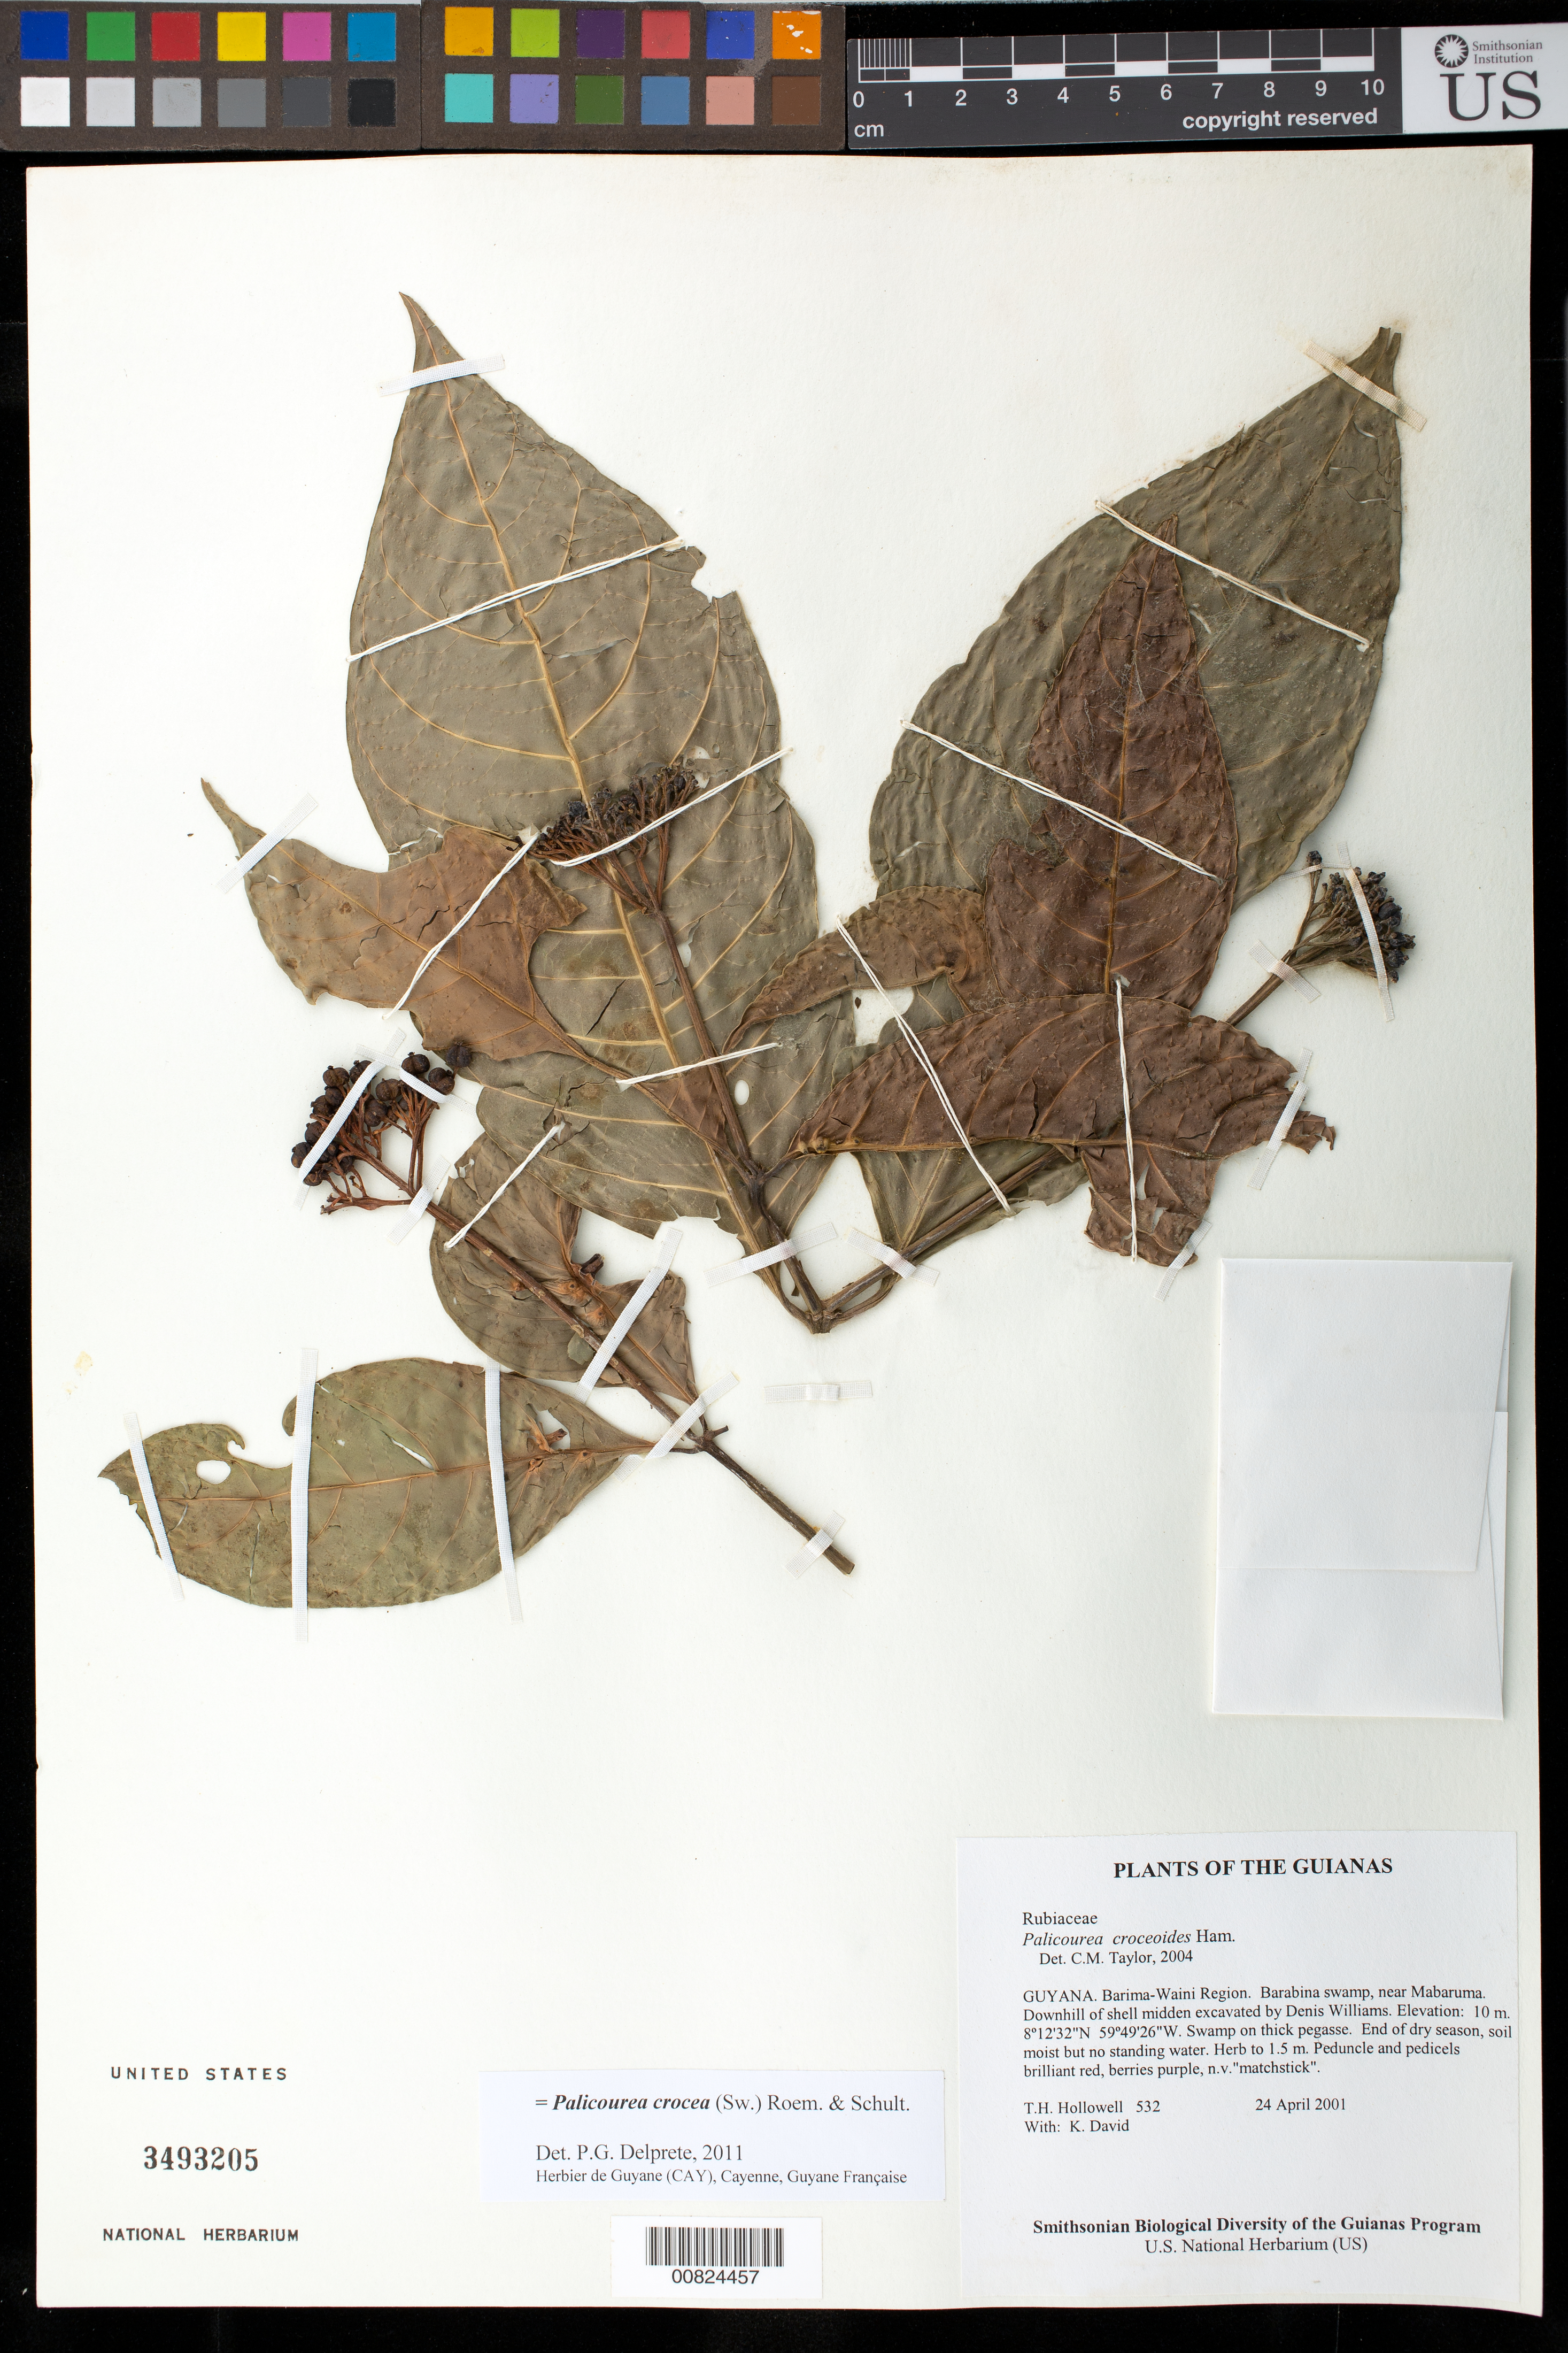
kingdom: Plantae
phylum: Tracheophyta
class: Magnoliopsida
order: Gentianales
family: Rubiaceae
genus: Palicourea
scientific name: Palicourea crocea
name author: (Sw.) Schult.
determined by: Delprete, P. G., Herb. de Guyane Cay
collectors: T. Hollowell & K. David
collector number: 532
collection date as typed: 24 April 2001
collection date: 2001-04-24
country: Guyana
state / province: Barima-Waini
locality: Barabina swamp, near Mabaruma. Downhill of shell midden excavated by Denis Williams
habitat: Swamp on thick pegasse. End of dry season, soil moist but no standing water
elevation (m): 10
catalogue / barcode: US 3493205